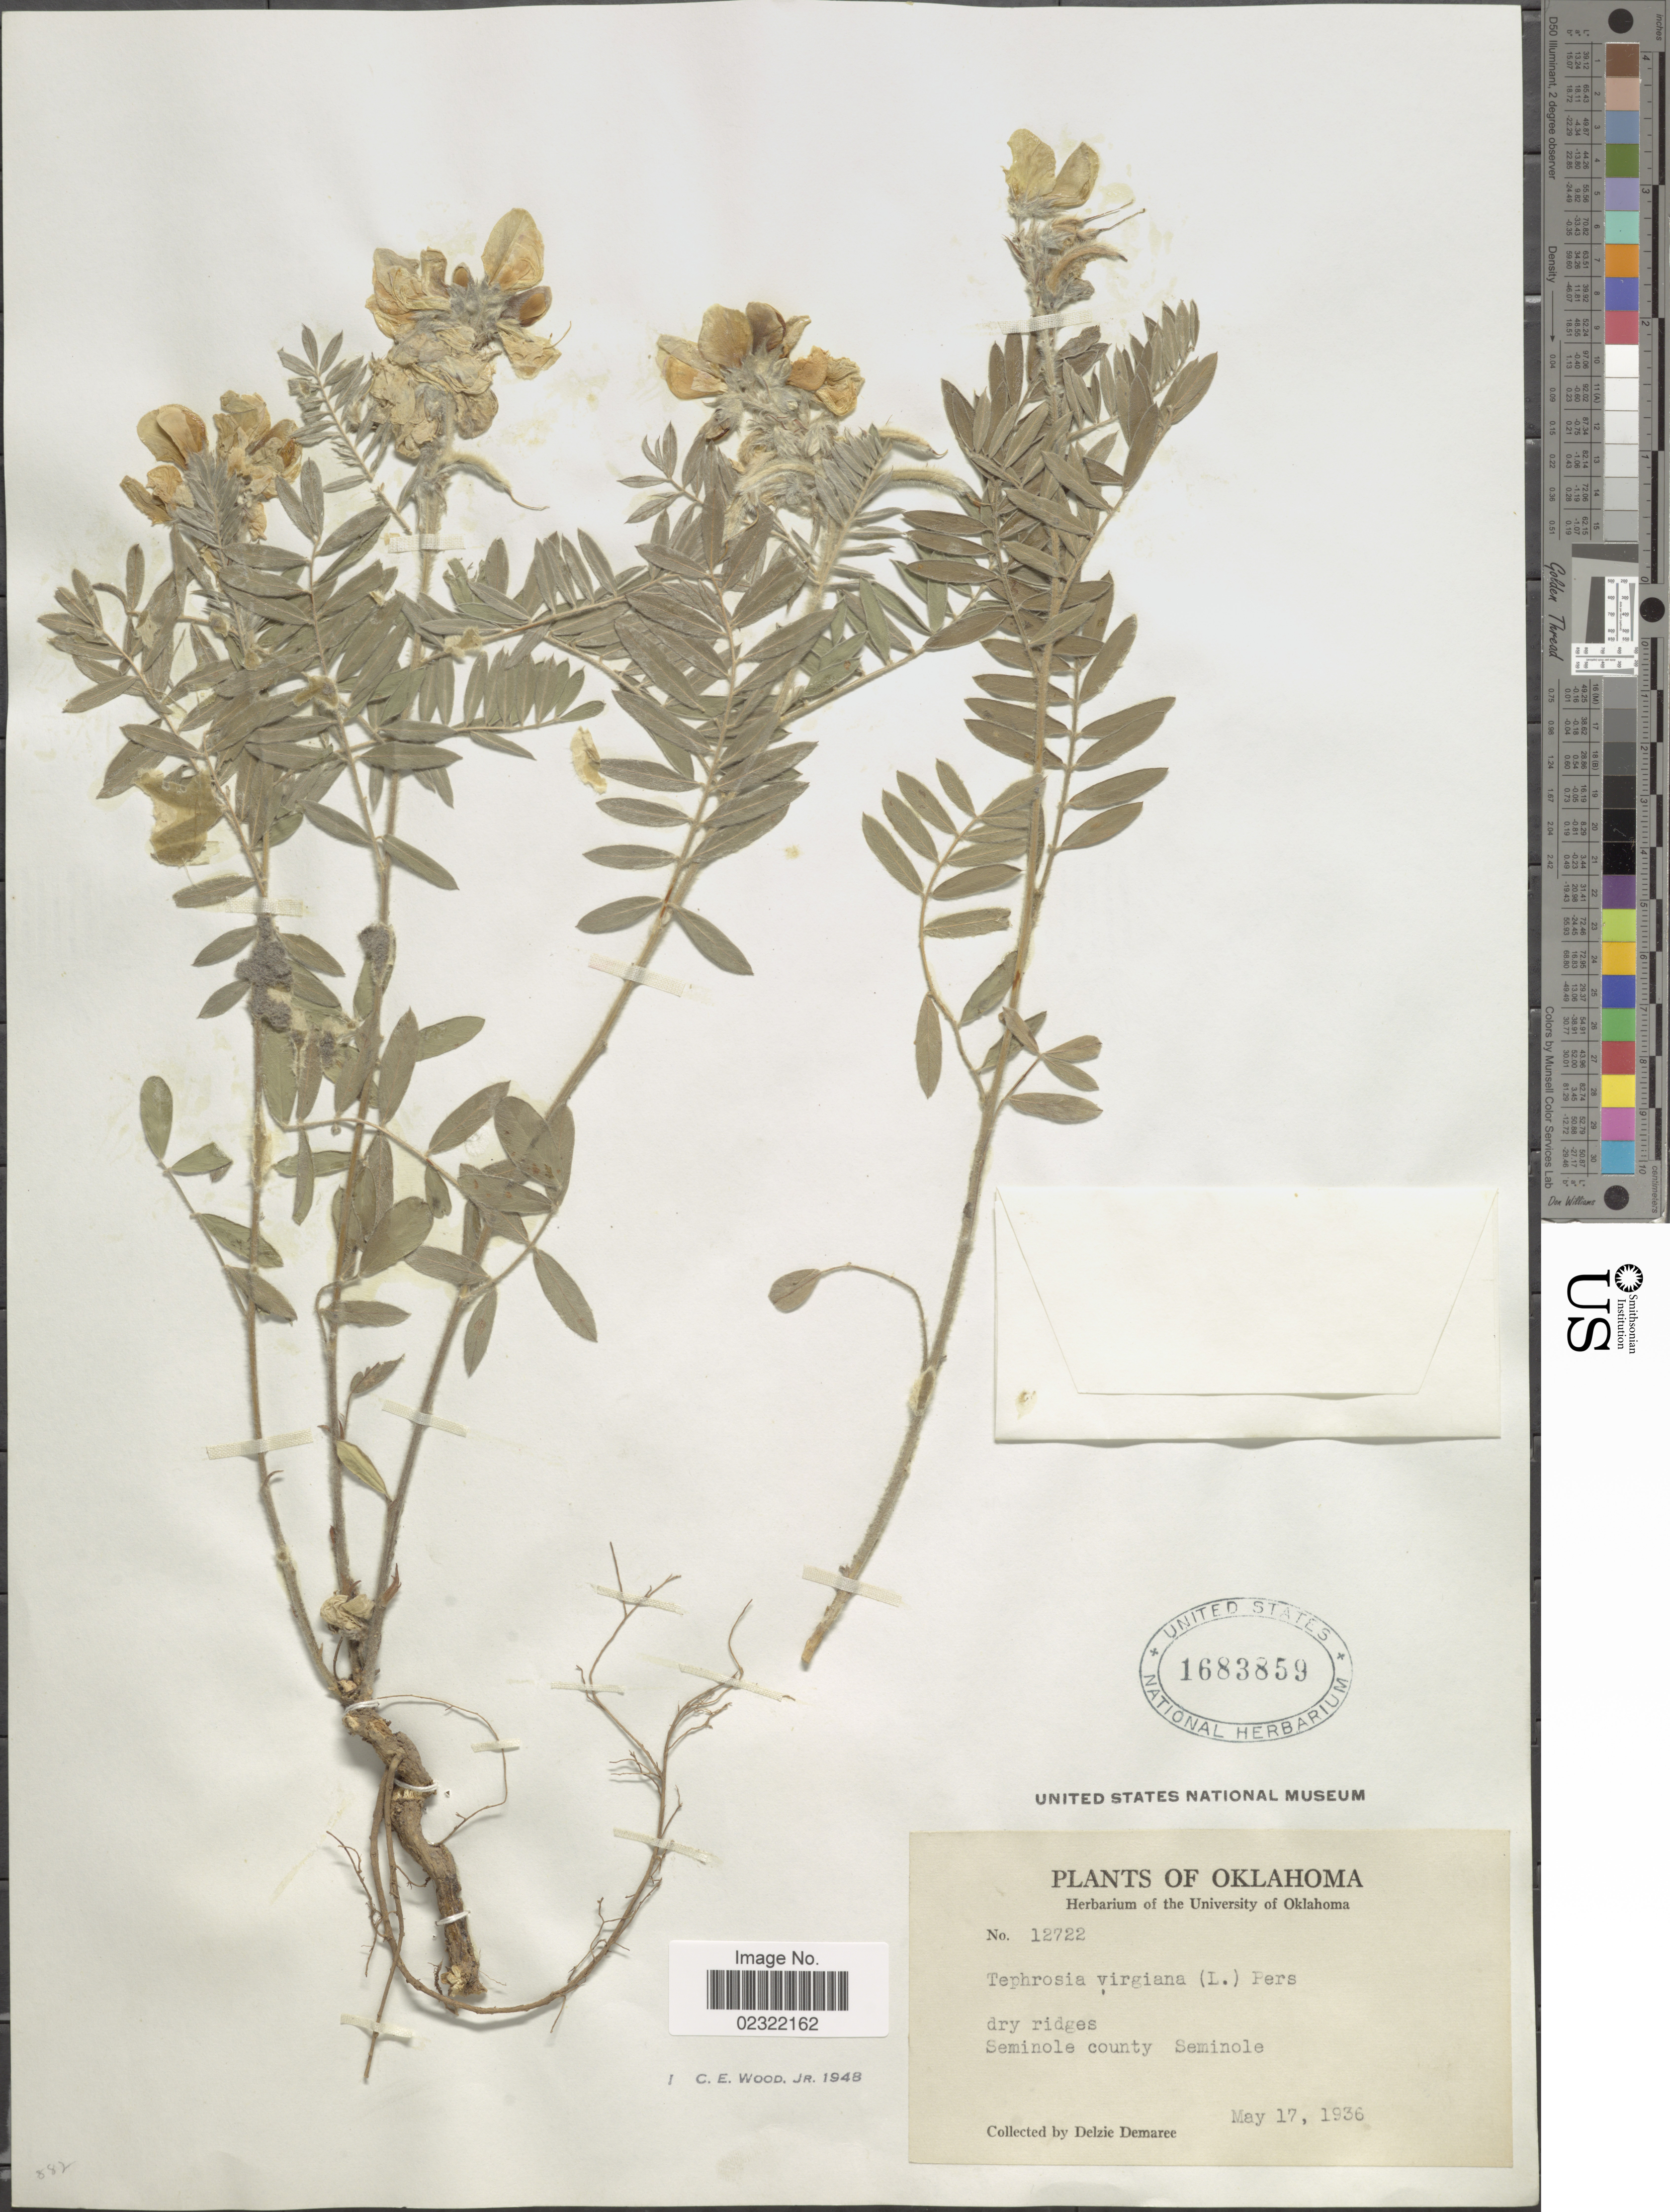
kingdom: Plantae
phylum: Tracheophyta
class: Magnoliopsida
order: Fabales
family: Fabaceae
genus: Tephrosia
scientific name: Tephrosia virginiana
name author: (L.) Pers.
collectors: D. Demaree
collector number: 12722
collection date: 1936-05-17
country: United States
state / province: Oklahoma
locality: Dry ridges, Seminole county Seminole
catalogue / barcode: US 1683859